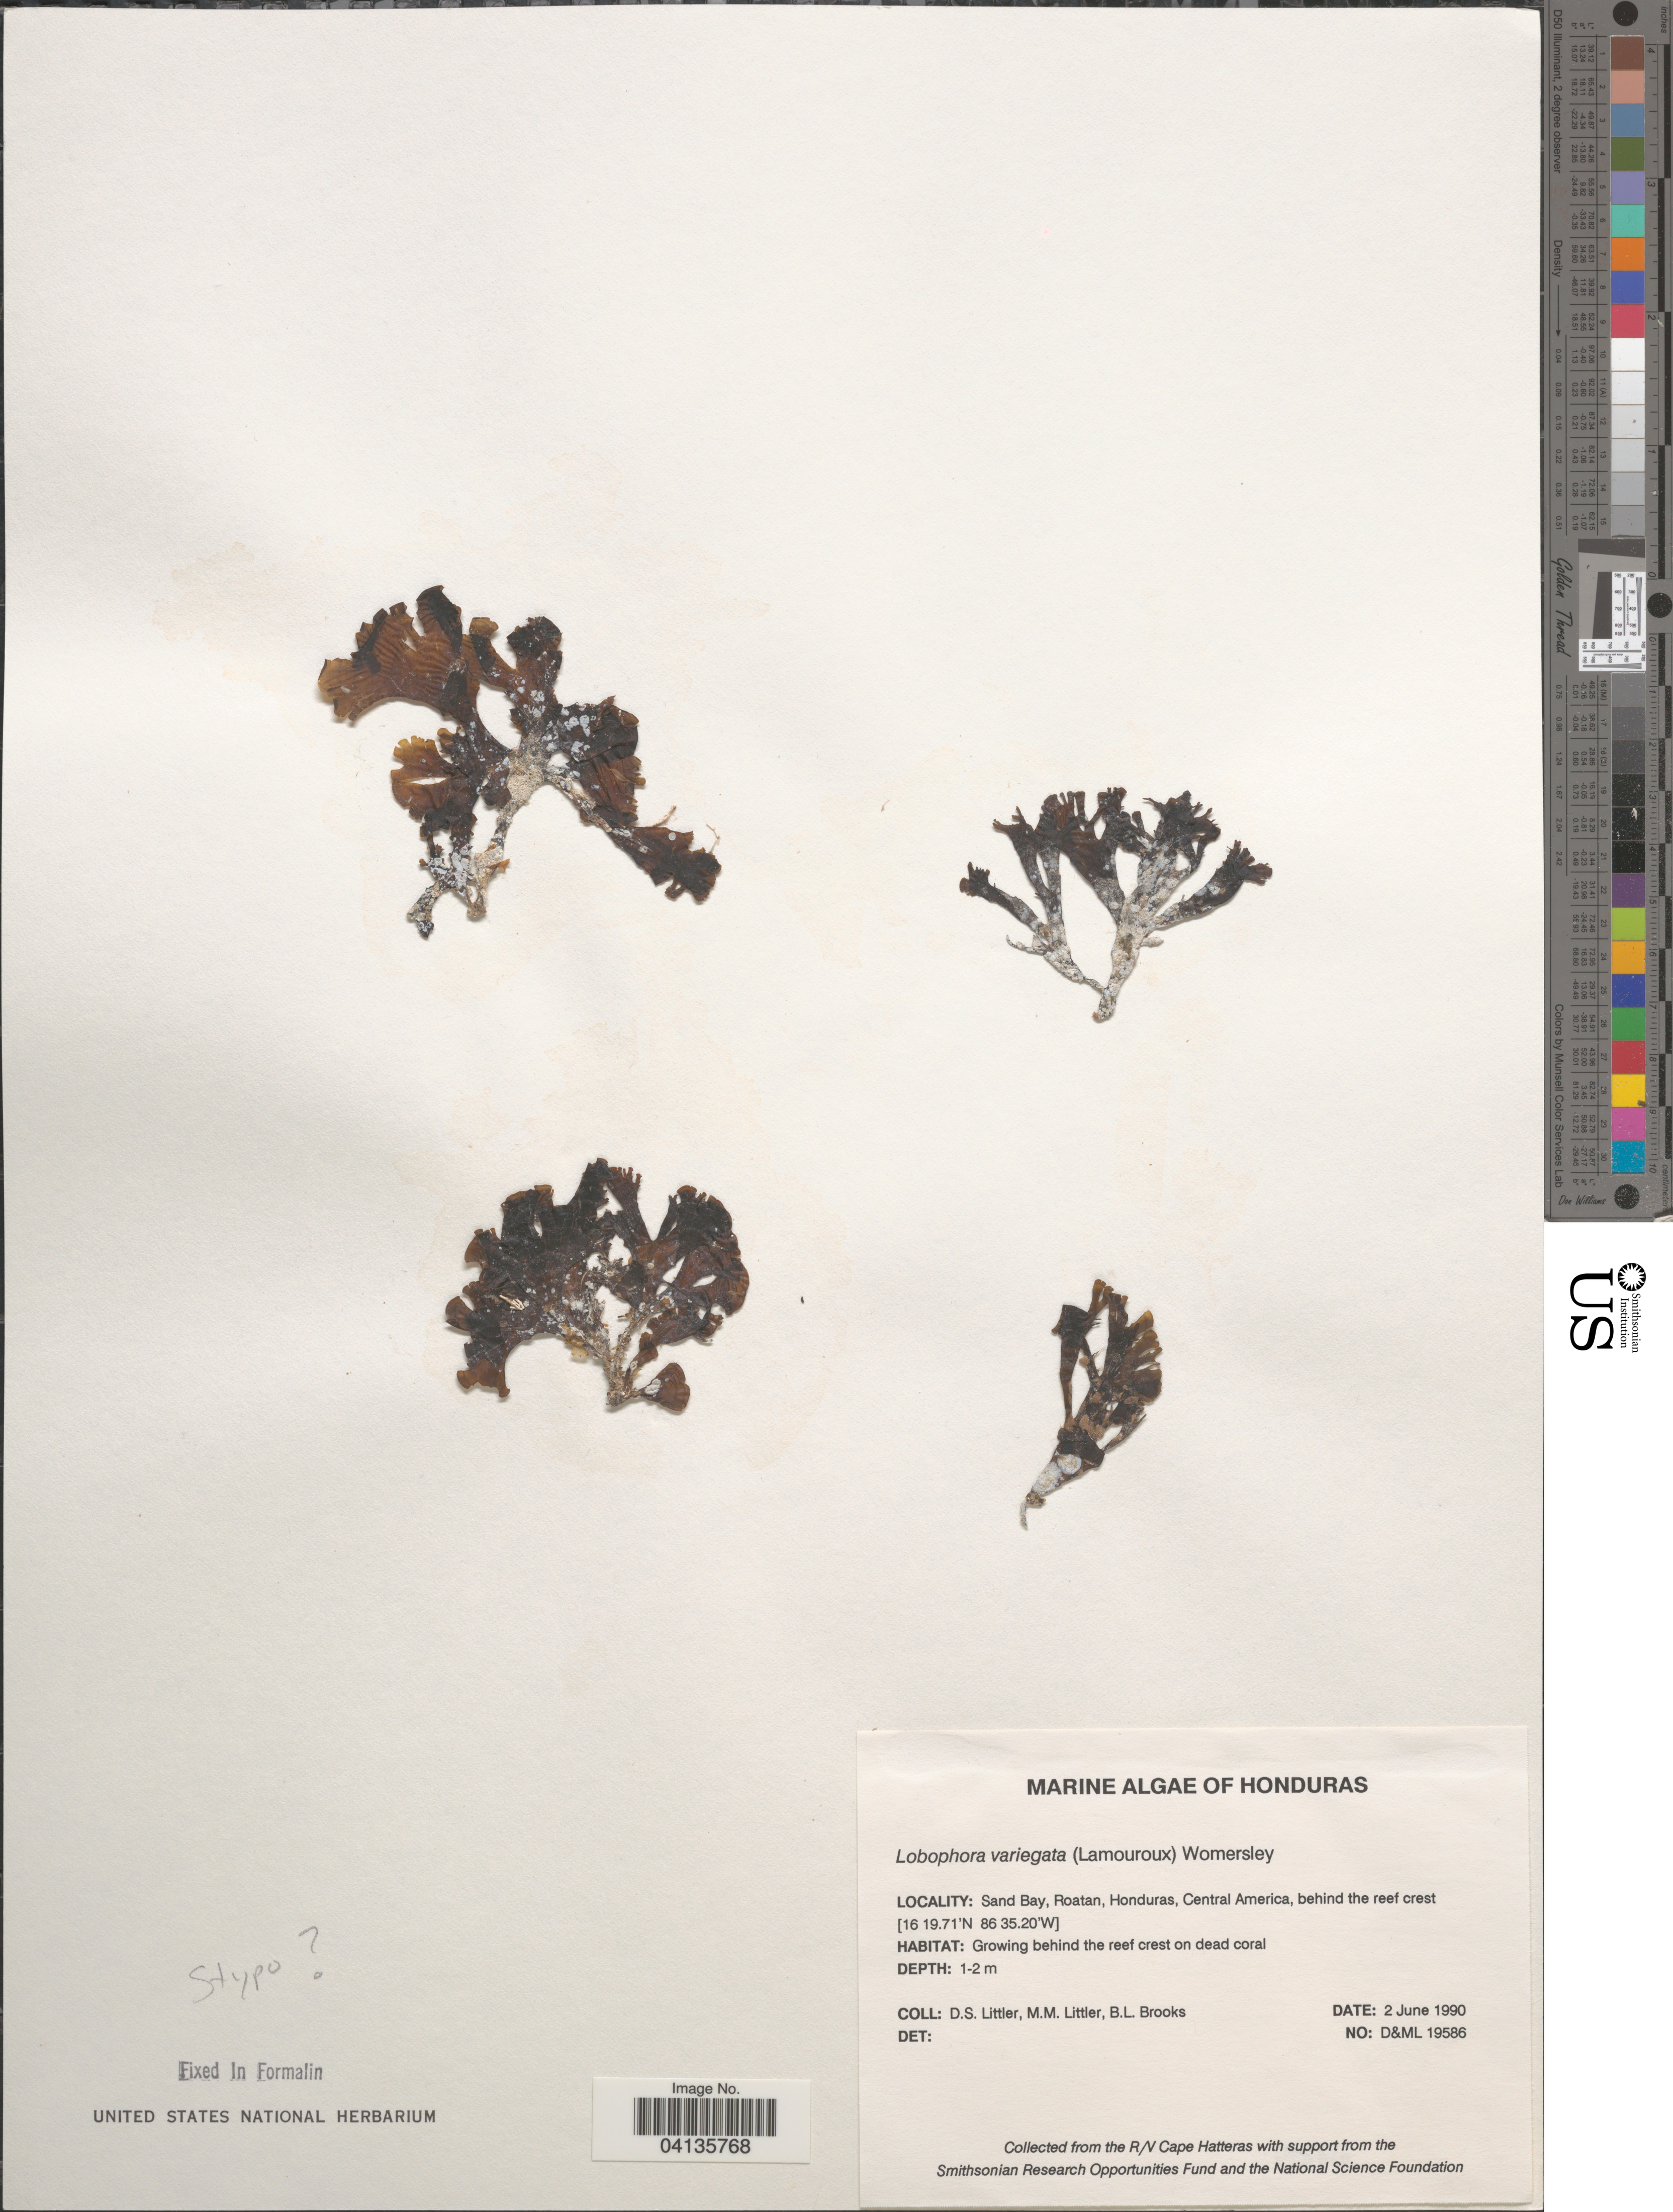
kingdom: Chromista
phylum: Ochrophyta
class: Phaeophyceae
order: Dictyotales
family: Dictyotaceae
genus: Lobophora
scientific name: Lobophora variegata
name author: (J.V.Lamouroux) Womersley & E.C. Oliveira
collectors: D. S. Littler & B. Brooks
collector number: D&ML19586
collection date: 1990-06-02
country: Honduras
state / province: Islas de la Bahía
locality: Sand Bay, Roatan, behind the reef crest.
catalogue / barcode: US 238587